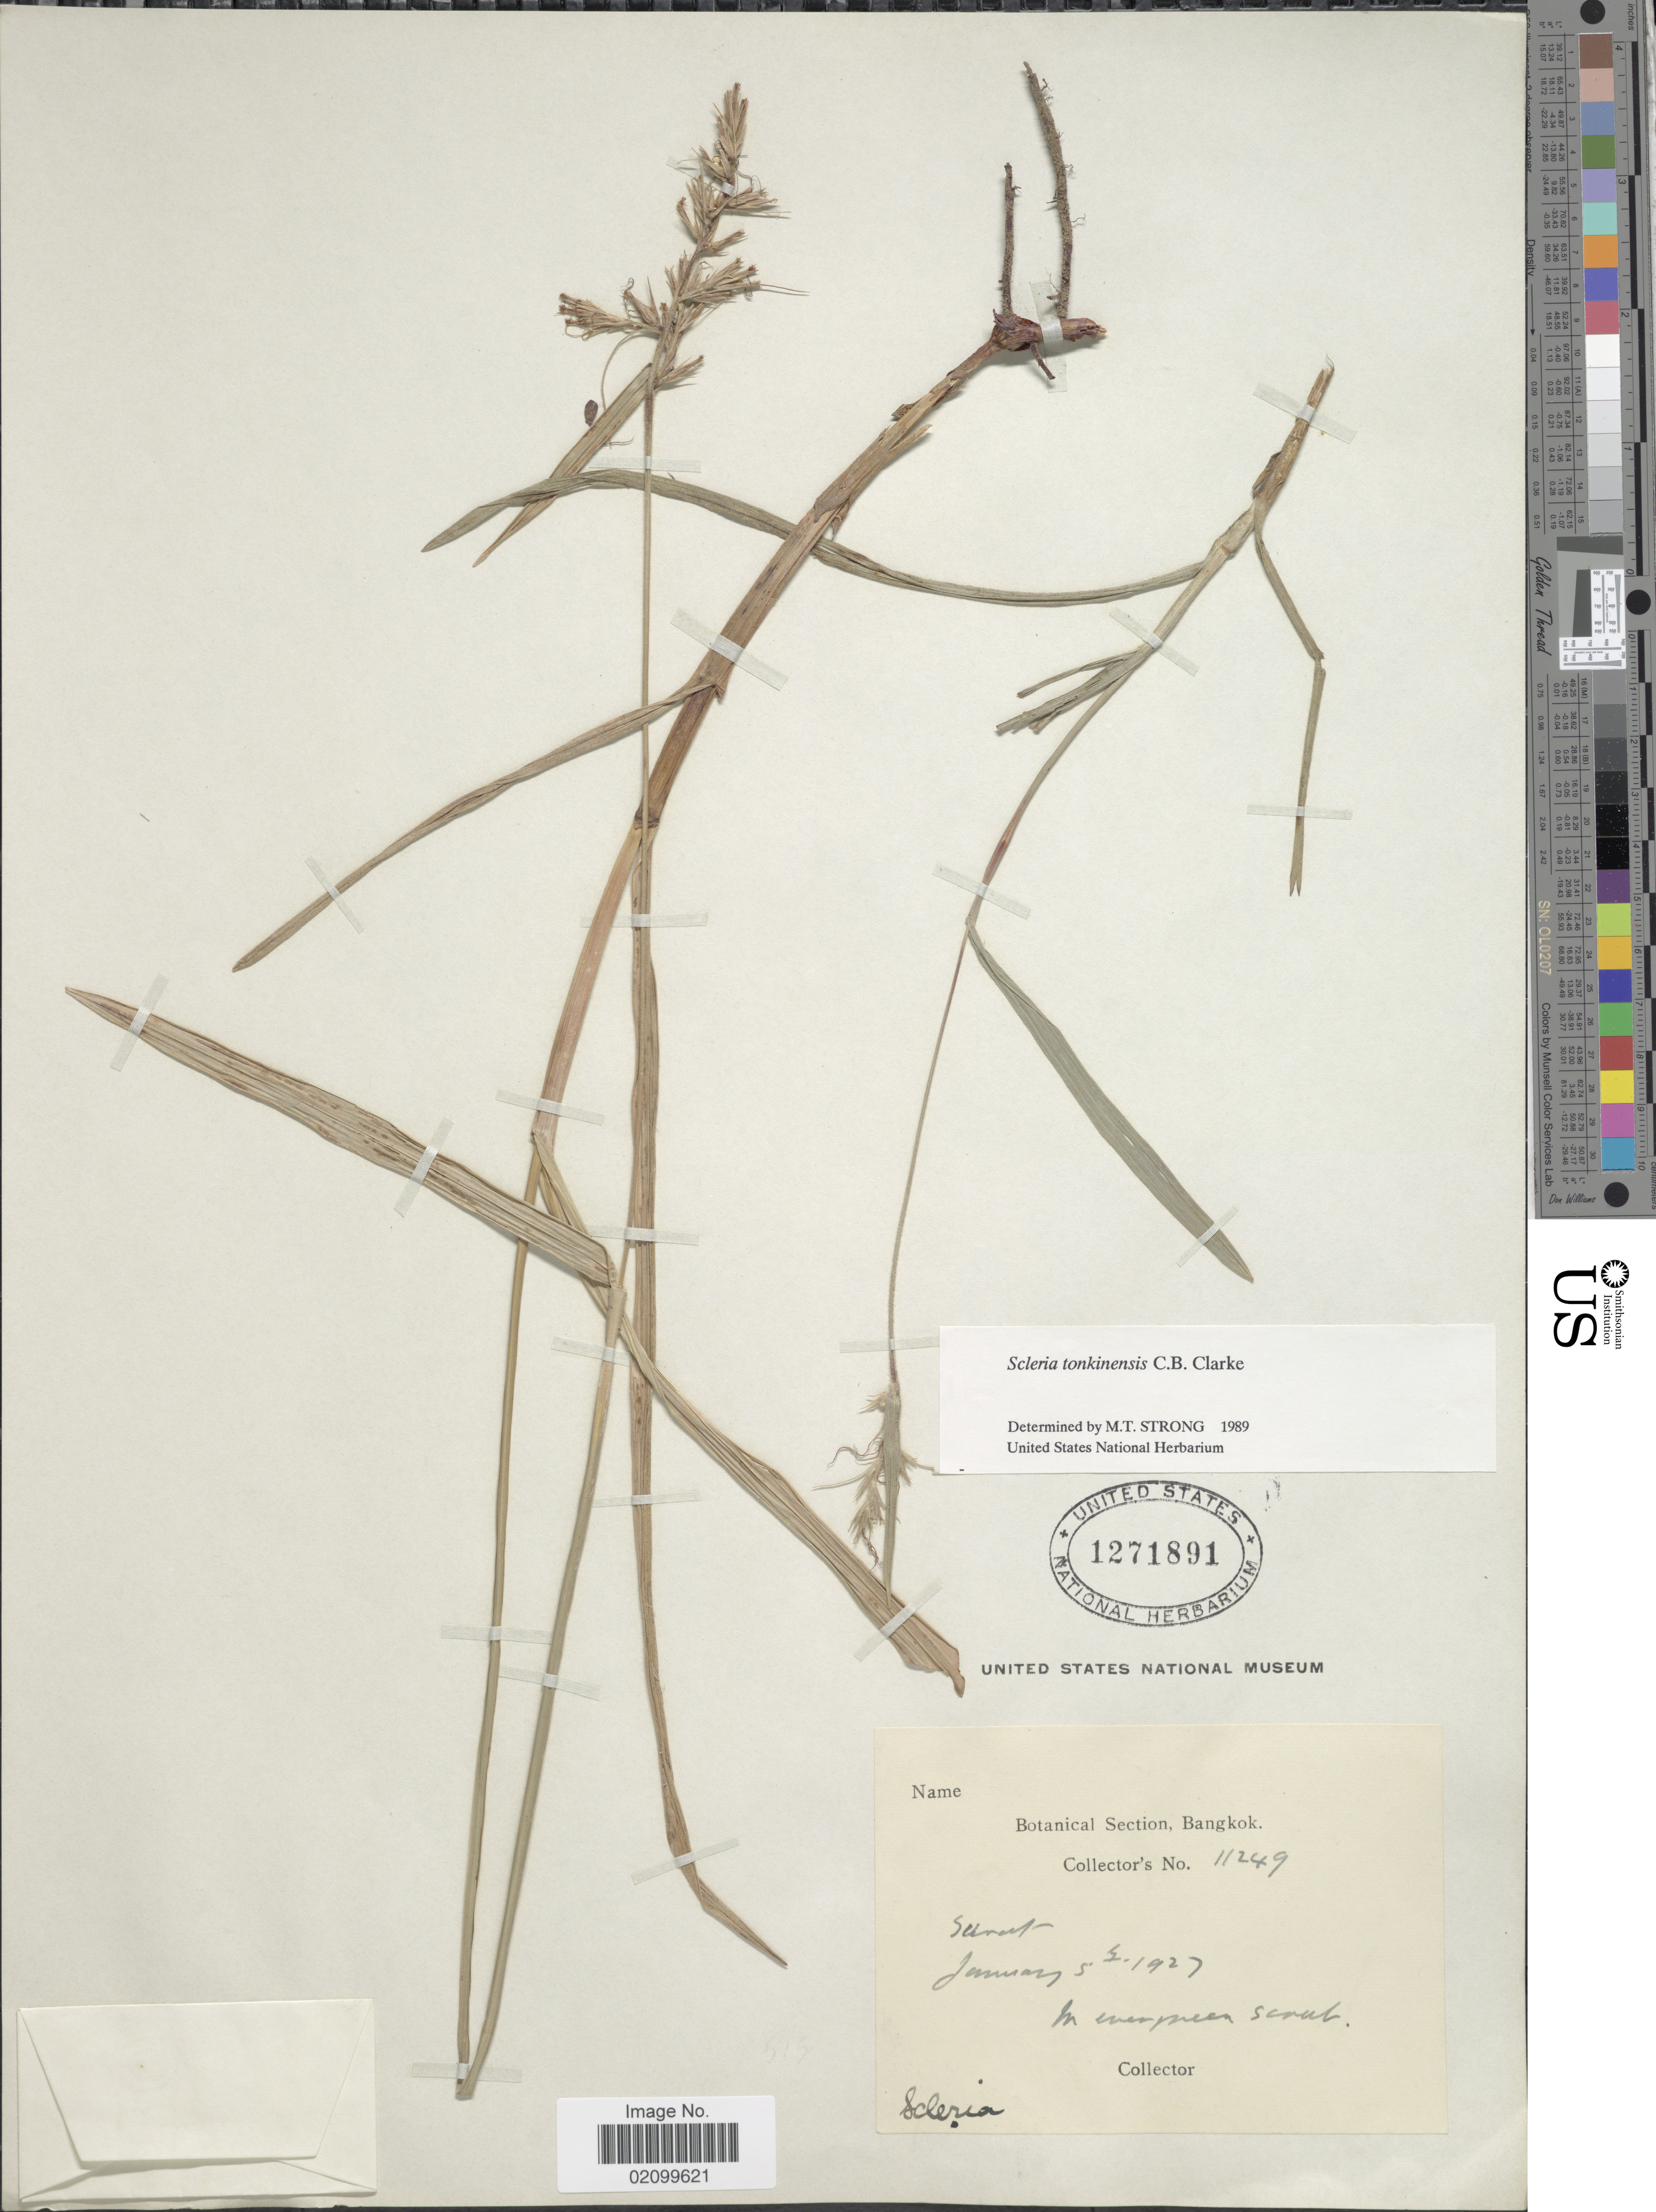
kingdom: Plantae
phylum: Tracheophyta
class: Liliopsida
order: Poales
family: Cyperaceae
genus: Scleria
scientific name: Scleria tonkinensis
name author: C.B. Clarke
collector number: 11249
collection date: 1927-01-05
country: Thailand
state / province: Surat Thani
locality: Swamp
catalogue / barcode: US 1271891